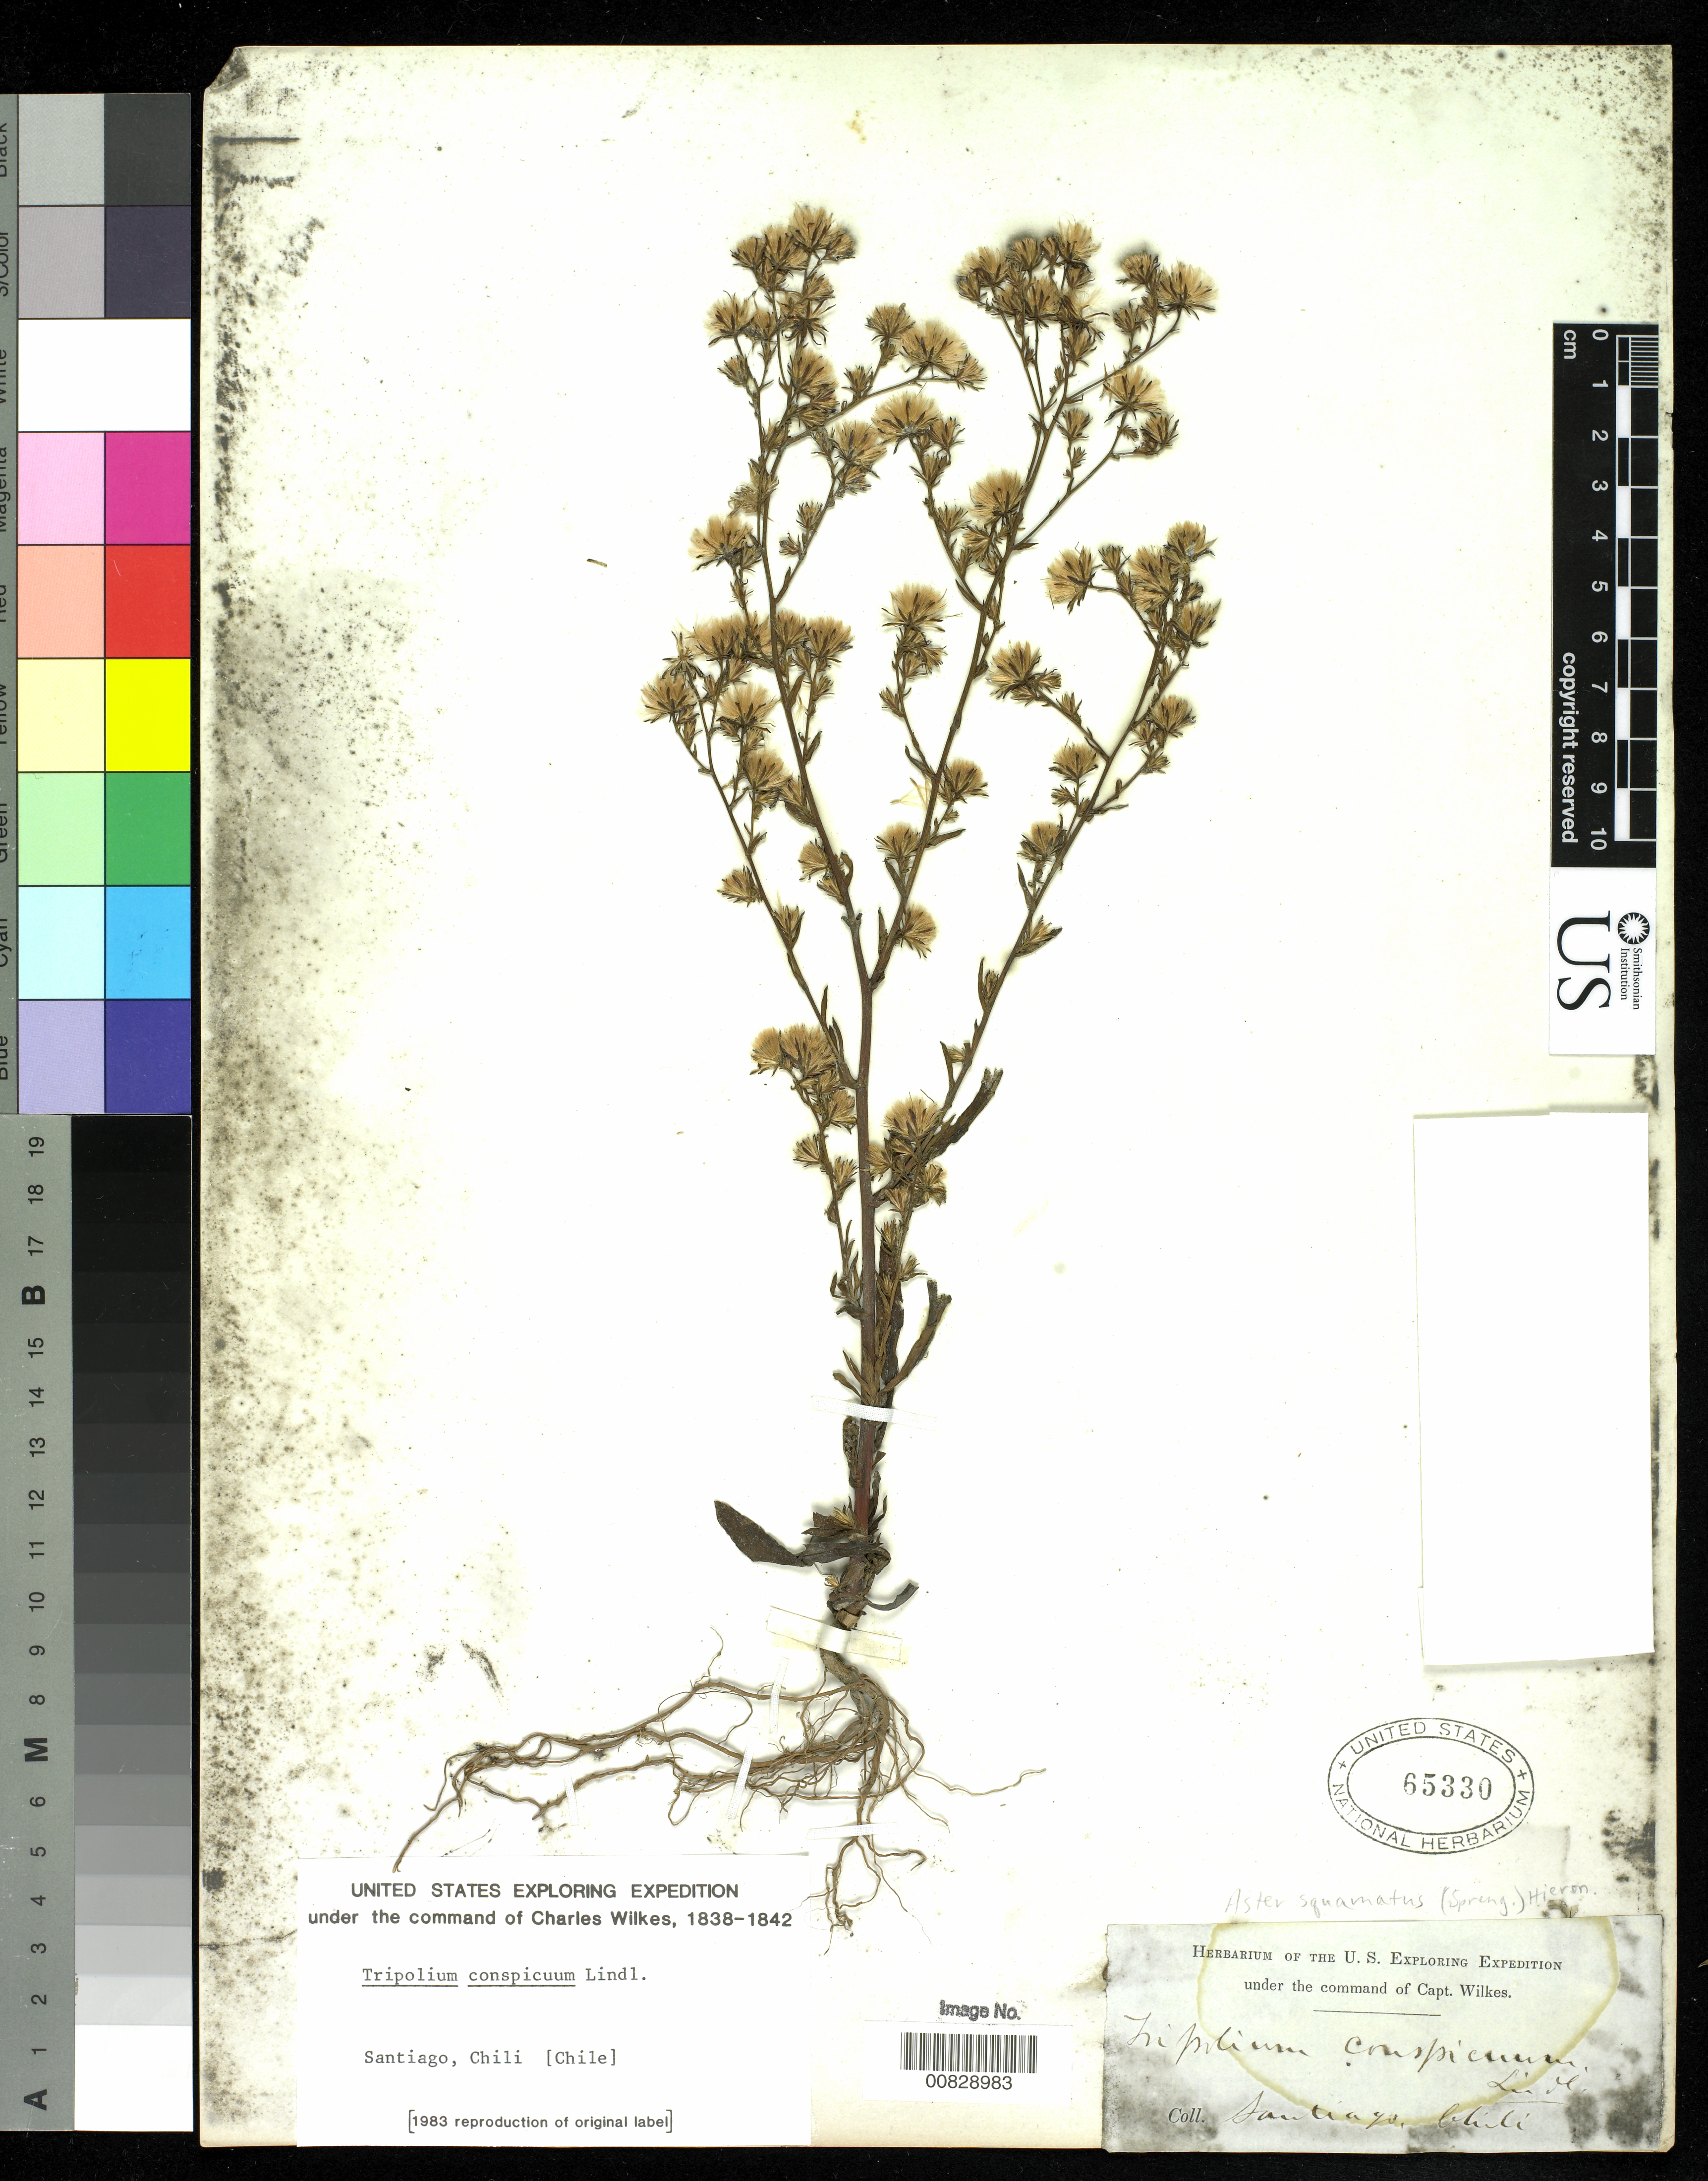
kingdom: Plantae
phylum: Tracheophyta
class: Magnoliopsida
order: Asterales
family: Asteraceae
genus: Symphyotrichum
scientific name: Symphyotrichum squamatum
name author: (Spreng.) G.L. Nesom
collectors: Wilkes Explor. Exped.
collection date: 1838/1842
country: Chile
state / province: Región Metropolitana (RM)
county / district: Santiago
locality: Santiago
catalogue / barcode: US 65330